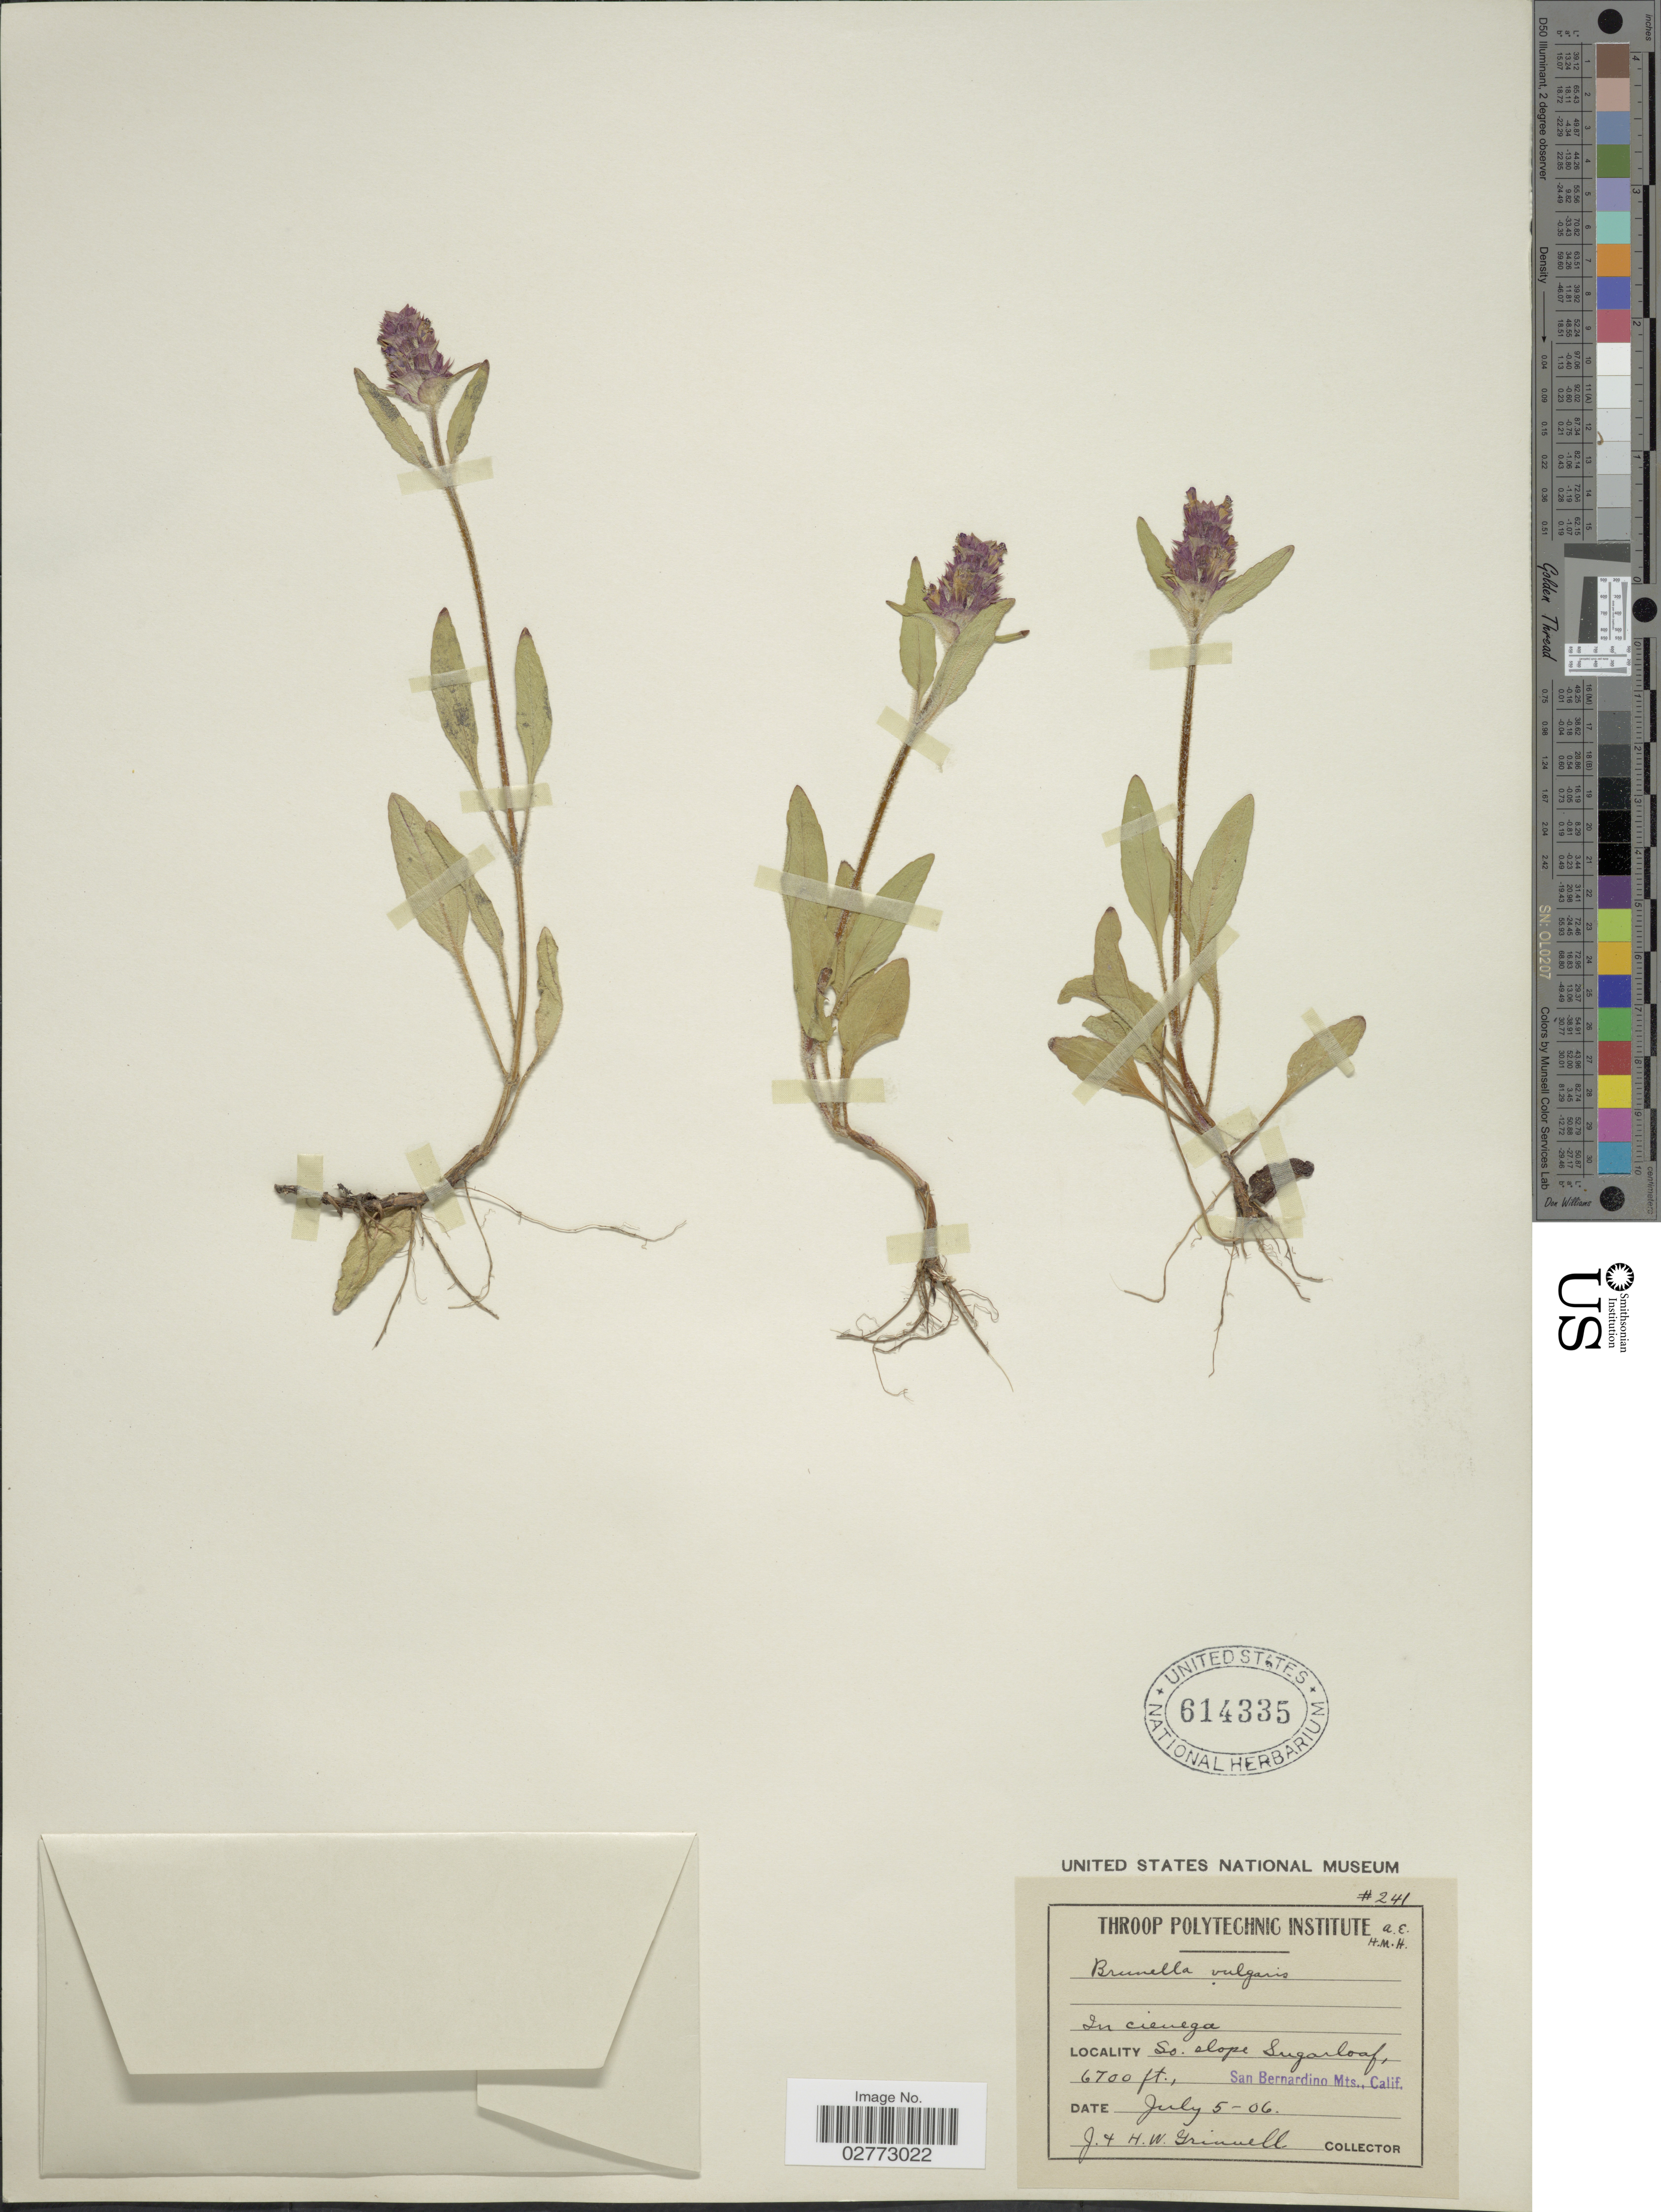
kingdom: Plantae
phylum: Tracheophyta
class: Magnoliopsida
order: Lamiales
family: Lamiaceae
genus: Prunella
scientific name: Prunella vulgaris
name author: L.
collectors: J. Grinnell & H. Grinnell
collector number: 241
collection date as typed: Transcribed d/m/y: 5/7/6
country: United States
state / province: California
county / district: San Bernardino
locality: So. slope Sugarloaf, San Bernardino Mts.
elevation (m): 2042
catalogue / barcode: US 614335